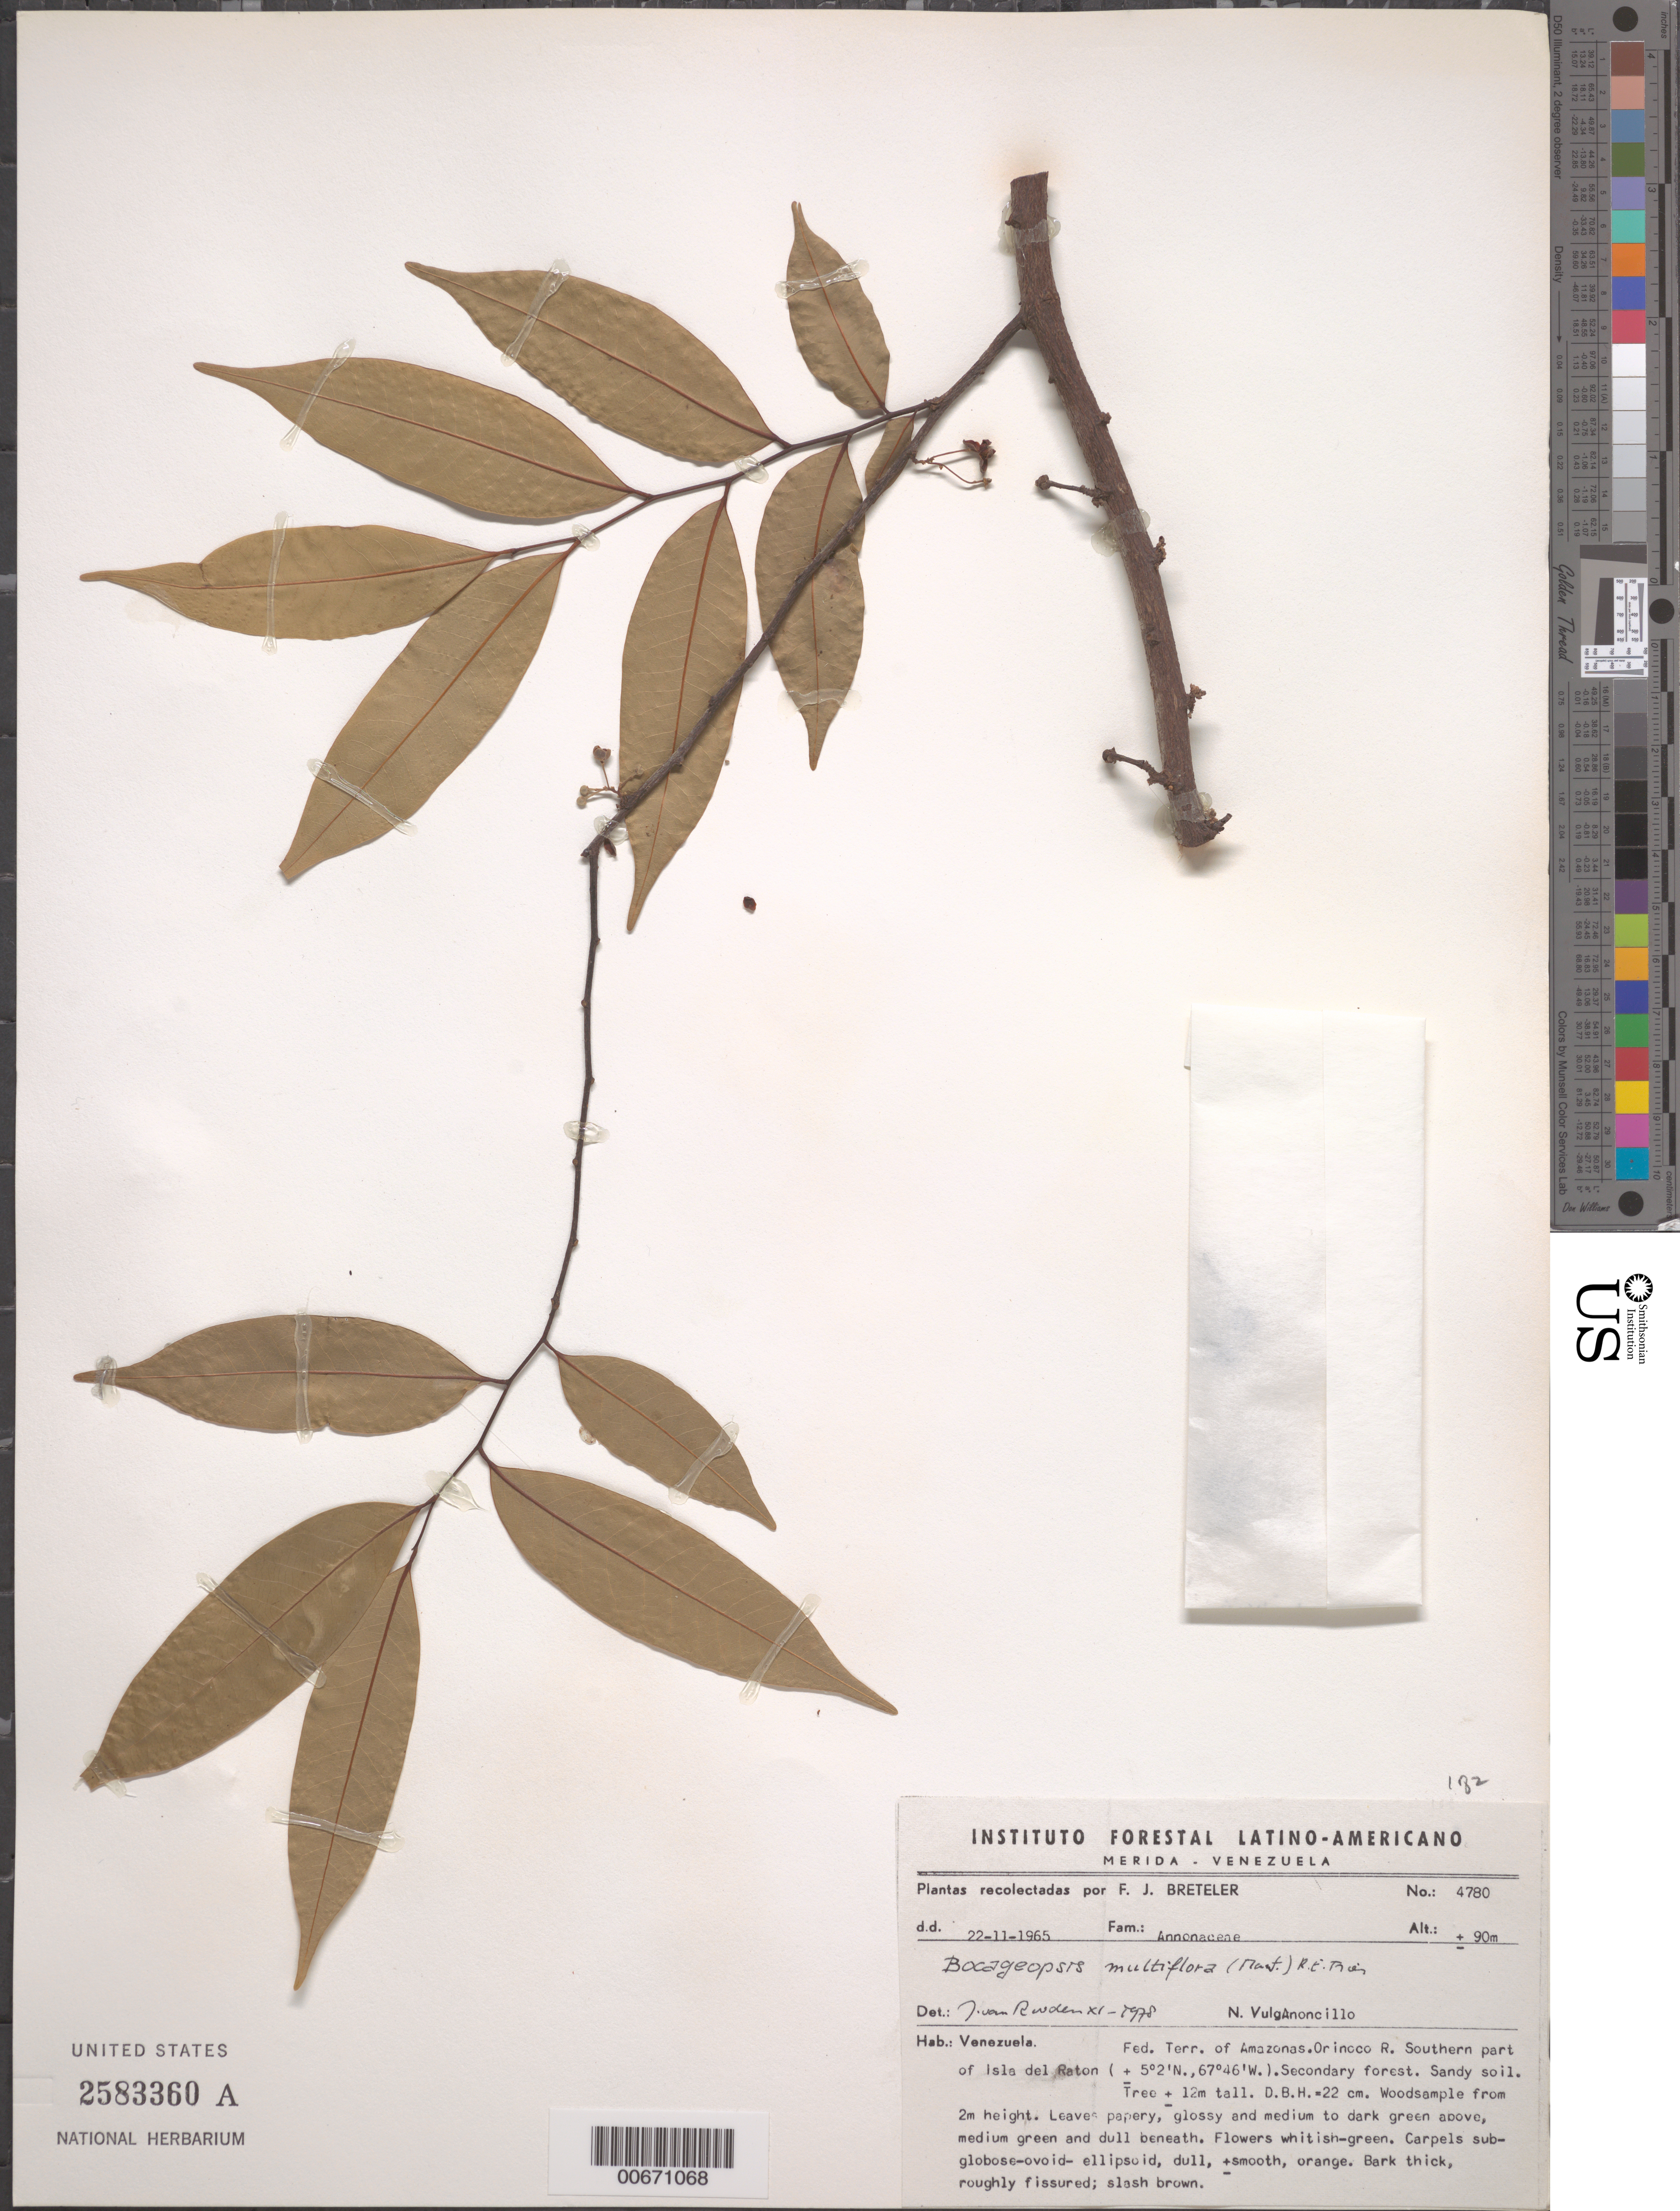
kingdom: Plantae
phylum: Tracheophyta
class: Magnoliopsida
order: Magnoliales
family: Annonaceae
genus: Bocageopsis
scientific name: Bocageopsis multiflora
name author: (Mart.) R.E. Fr.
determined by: Van Rooden, J.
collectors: F. J. Breteler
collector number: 4780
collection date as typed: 22-Nov-65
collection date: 1965-11-22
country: Venezuela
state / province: Amazonas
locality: Orinoco R., southern part of Isla del Ratón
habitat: Secondary forest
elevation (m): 90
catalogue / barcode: US 2583360A